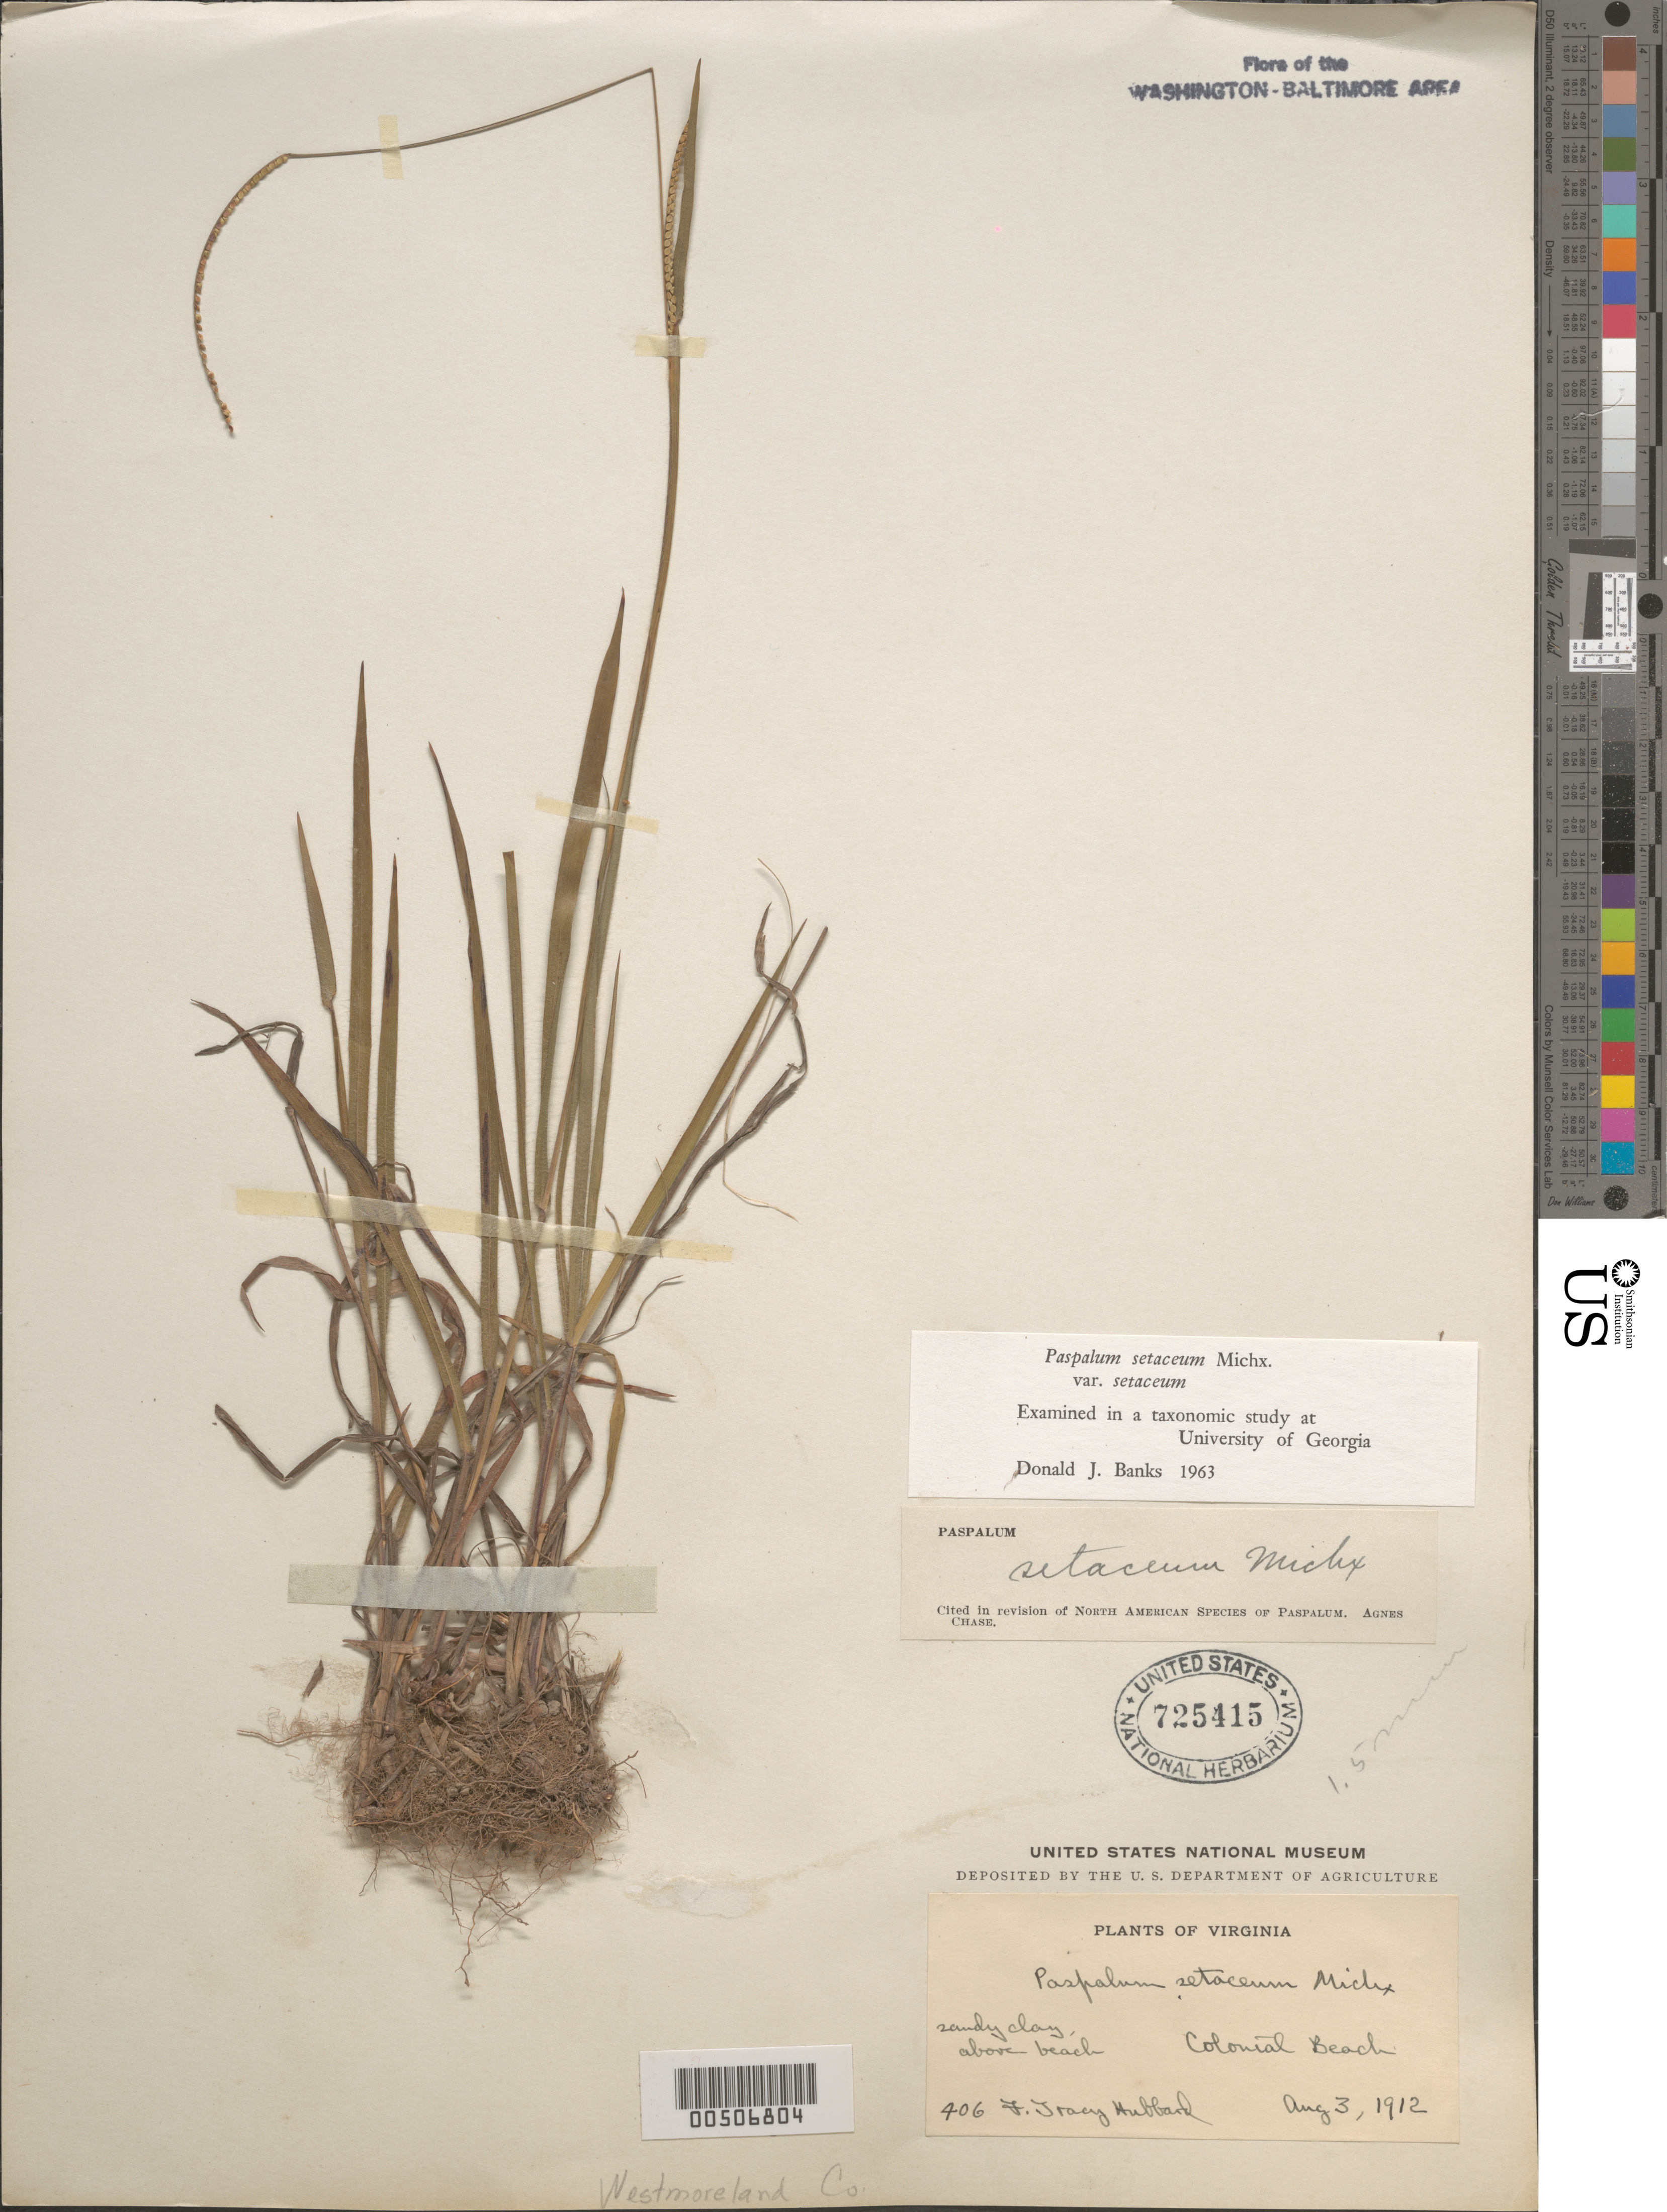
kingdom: Plantae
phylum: Tracheophyta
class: Liliopsida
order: Poales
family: Poaceae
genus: Paspalum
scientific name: Paspalum setaceum var. setaceum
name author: Michx.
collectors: F. T. Hubbard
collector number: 406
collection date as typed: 03 Aug 1912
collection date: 1912-08-03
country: United States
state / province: Virginia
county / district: Westmoreland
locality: Colonial Beach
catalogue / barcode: US 725415